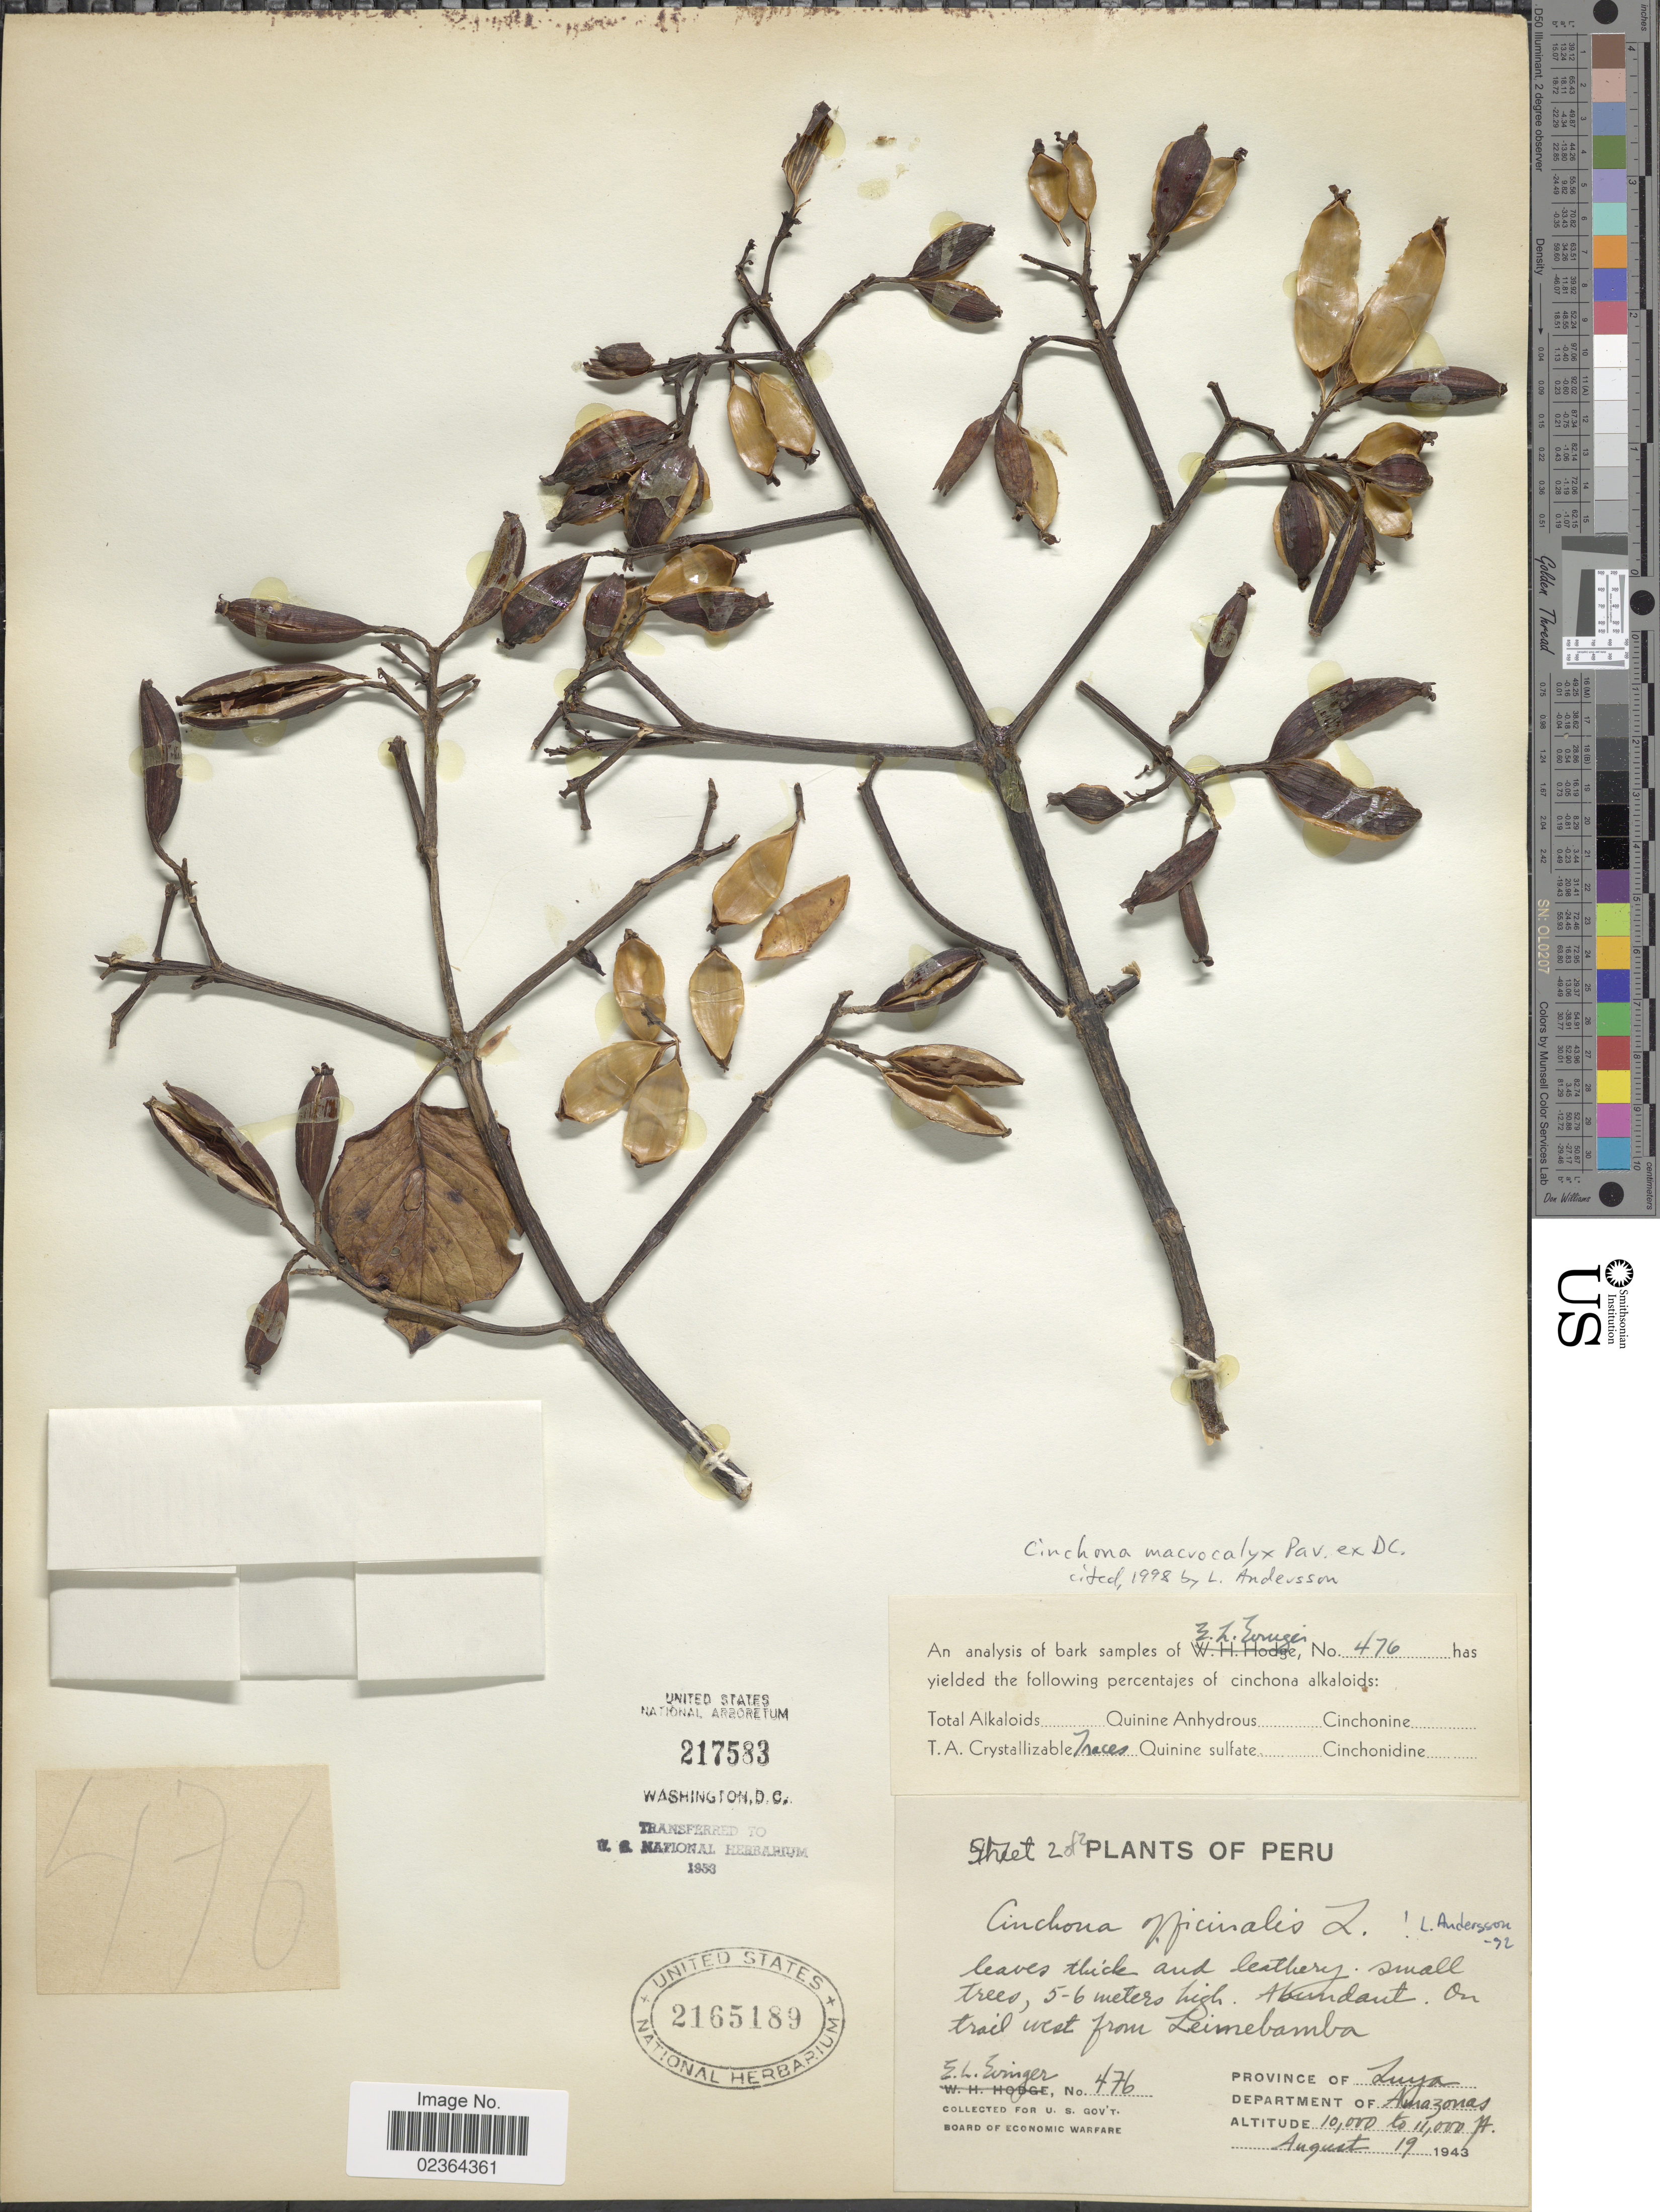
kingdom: Plantae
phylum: Tracheophyta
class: Magnoliopsida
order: Gentianales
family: Rubiaceae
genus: Cinchona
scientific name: Cinchona macrocalyx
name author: Pav. ex DC.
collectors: E. Evinger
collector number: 476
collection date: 1943-08-19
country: Peru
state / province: Amazonas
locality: On trail west from Leimebamba, Province of Zuya, Department of Amazonas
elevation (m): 3048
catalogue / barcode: US 2165189